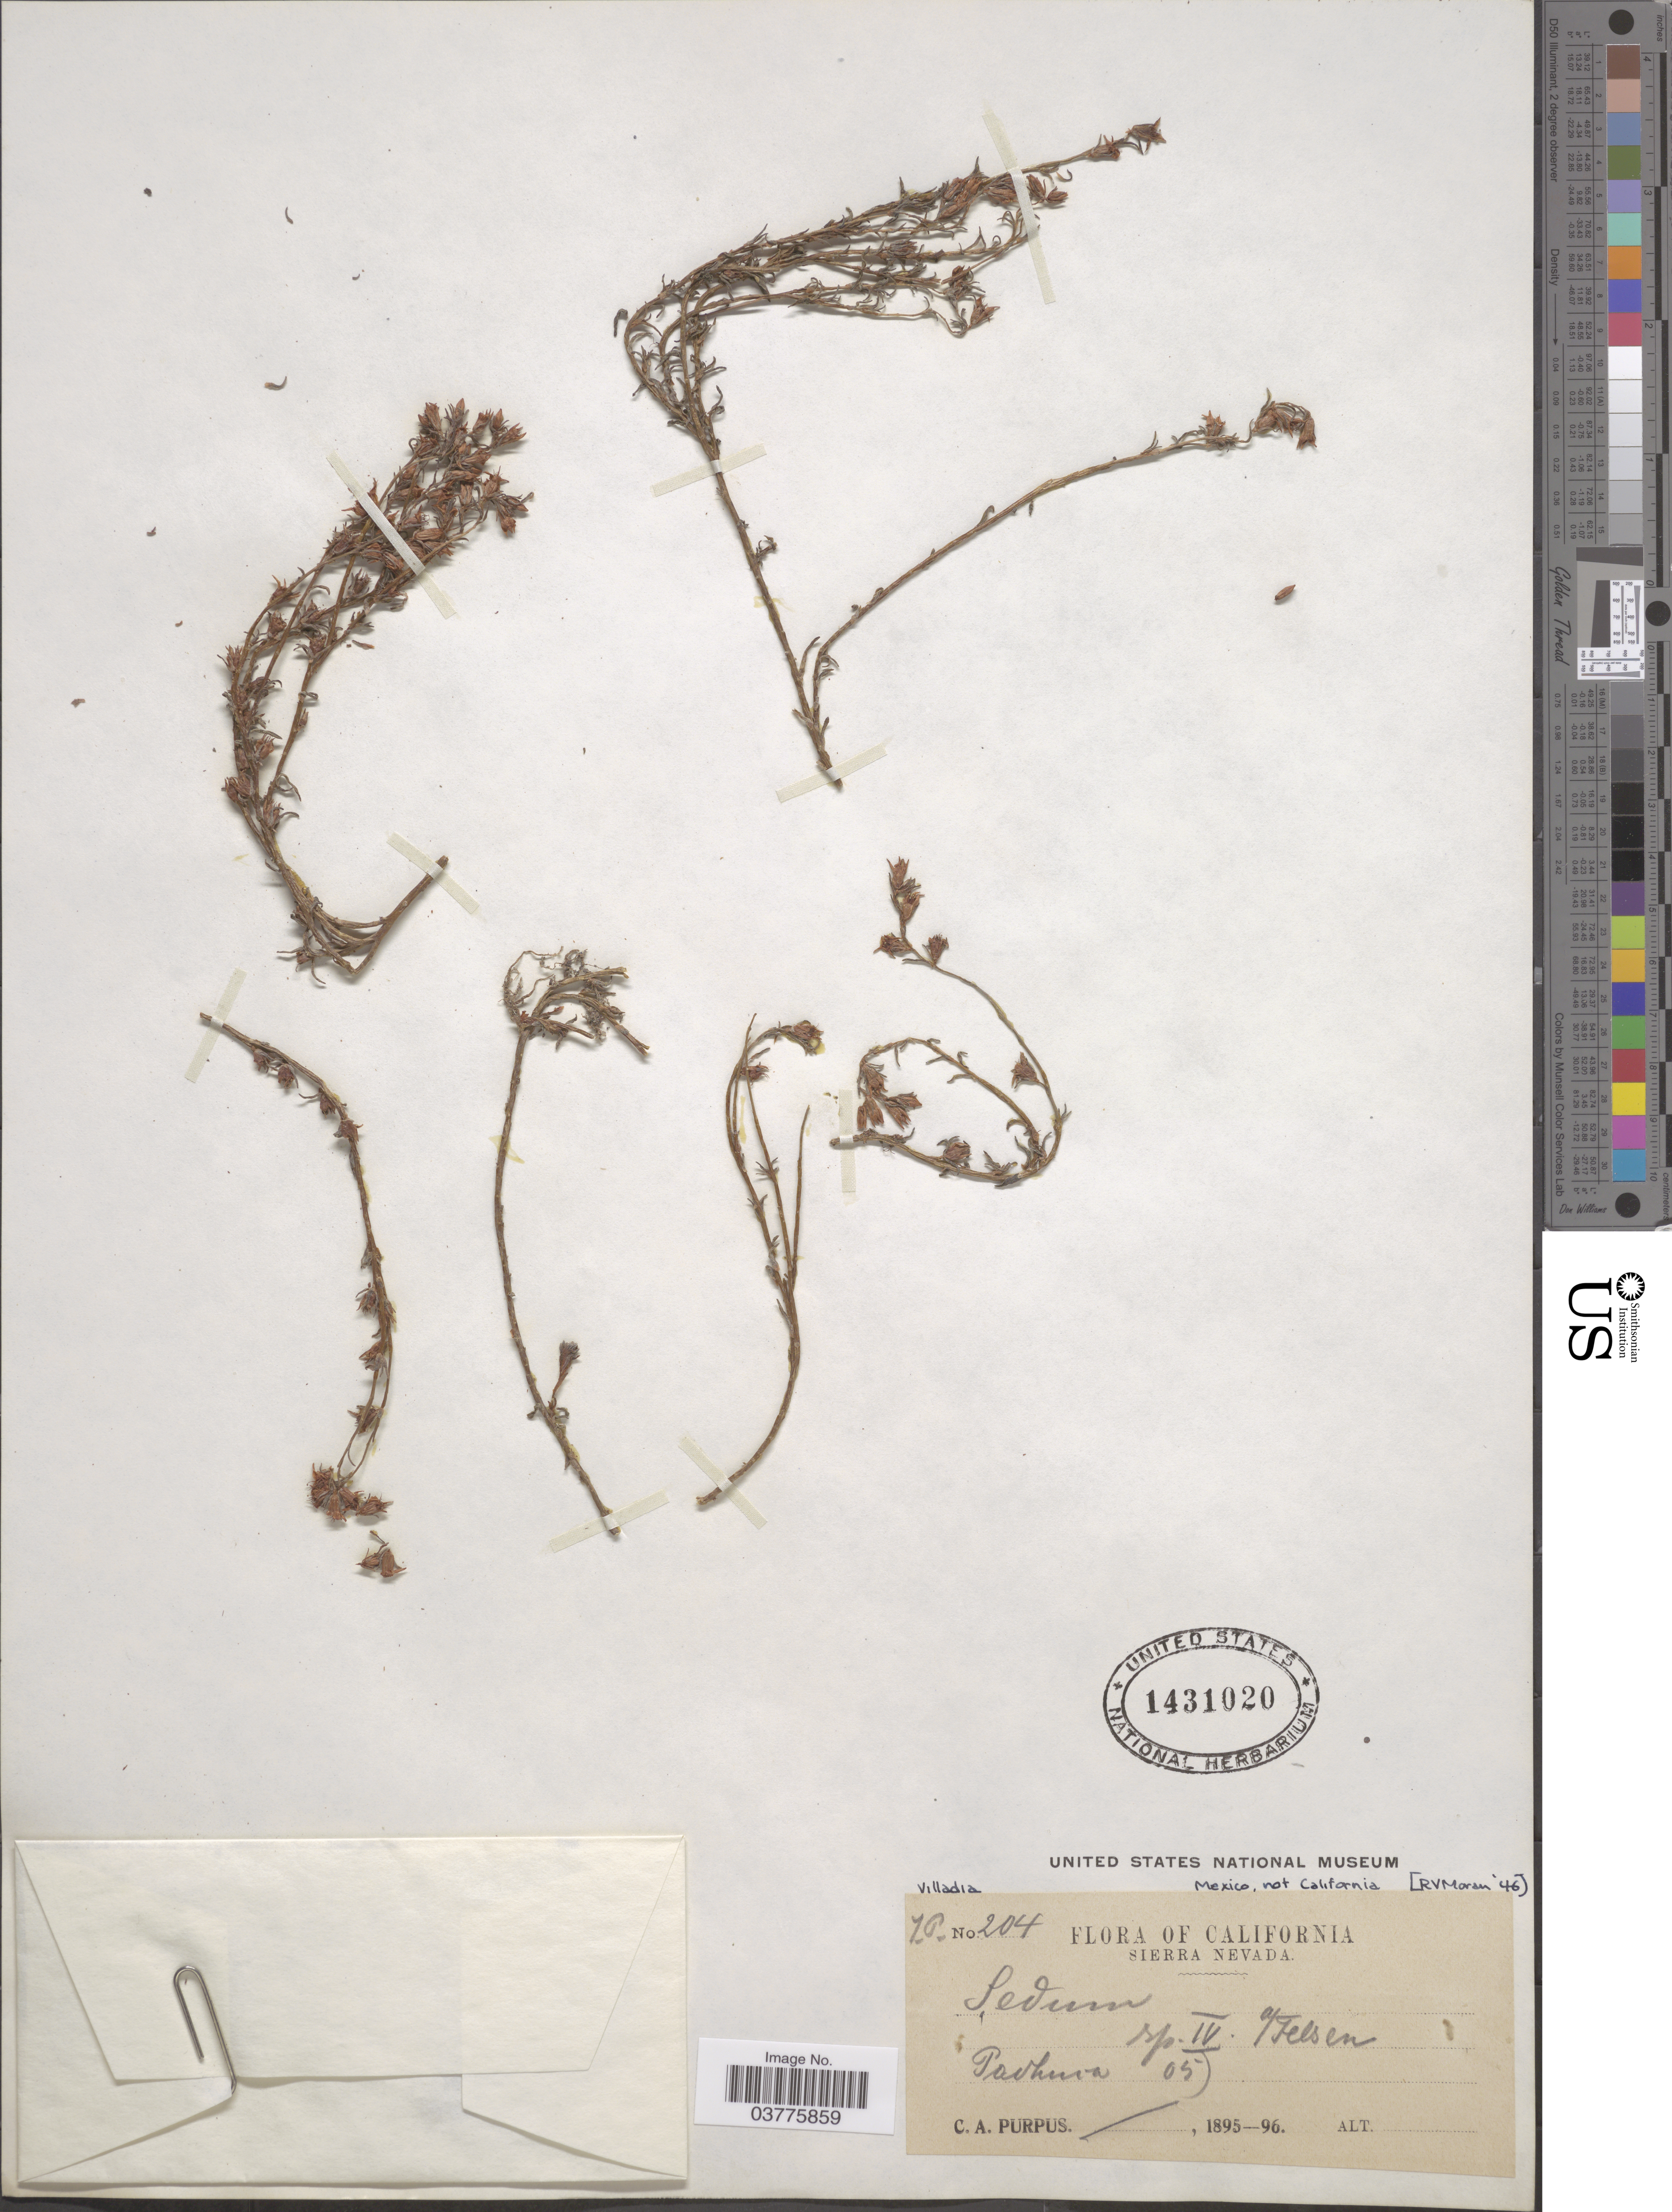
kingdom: Plantae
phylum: Tracheophyta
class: Magnoliopsida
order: Saxifragales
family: Crassulaceae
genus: Villadia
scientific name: Villadia sp.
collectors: C. A. Purpus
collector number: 05?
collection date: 1895/1896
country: United States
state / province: California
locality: Sierra Nevada. Mexico, not California.? Pachuca.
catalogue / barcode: US 1431020